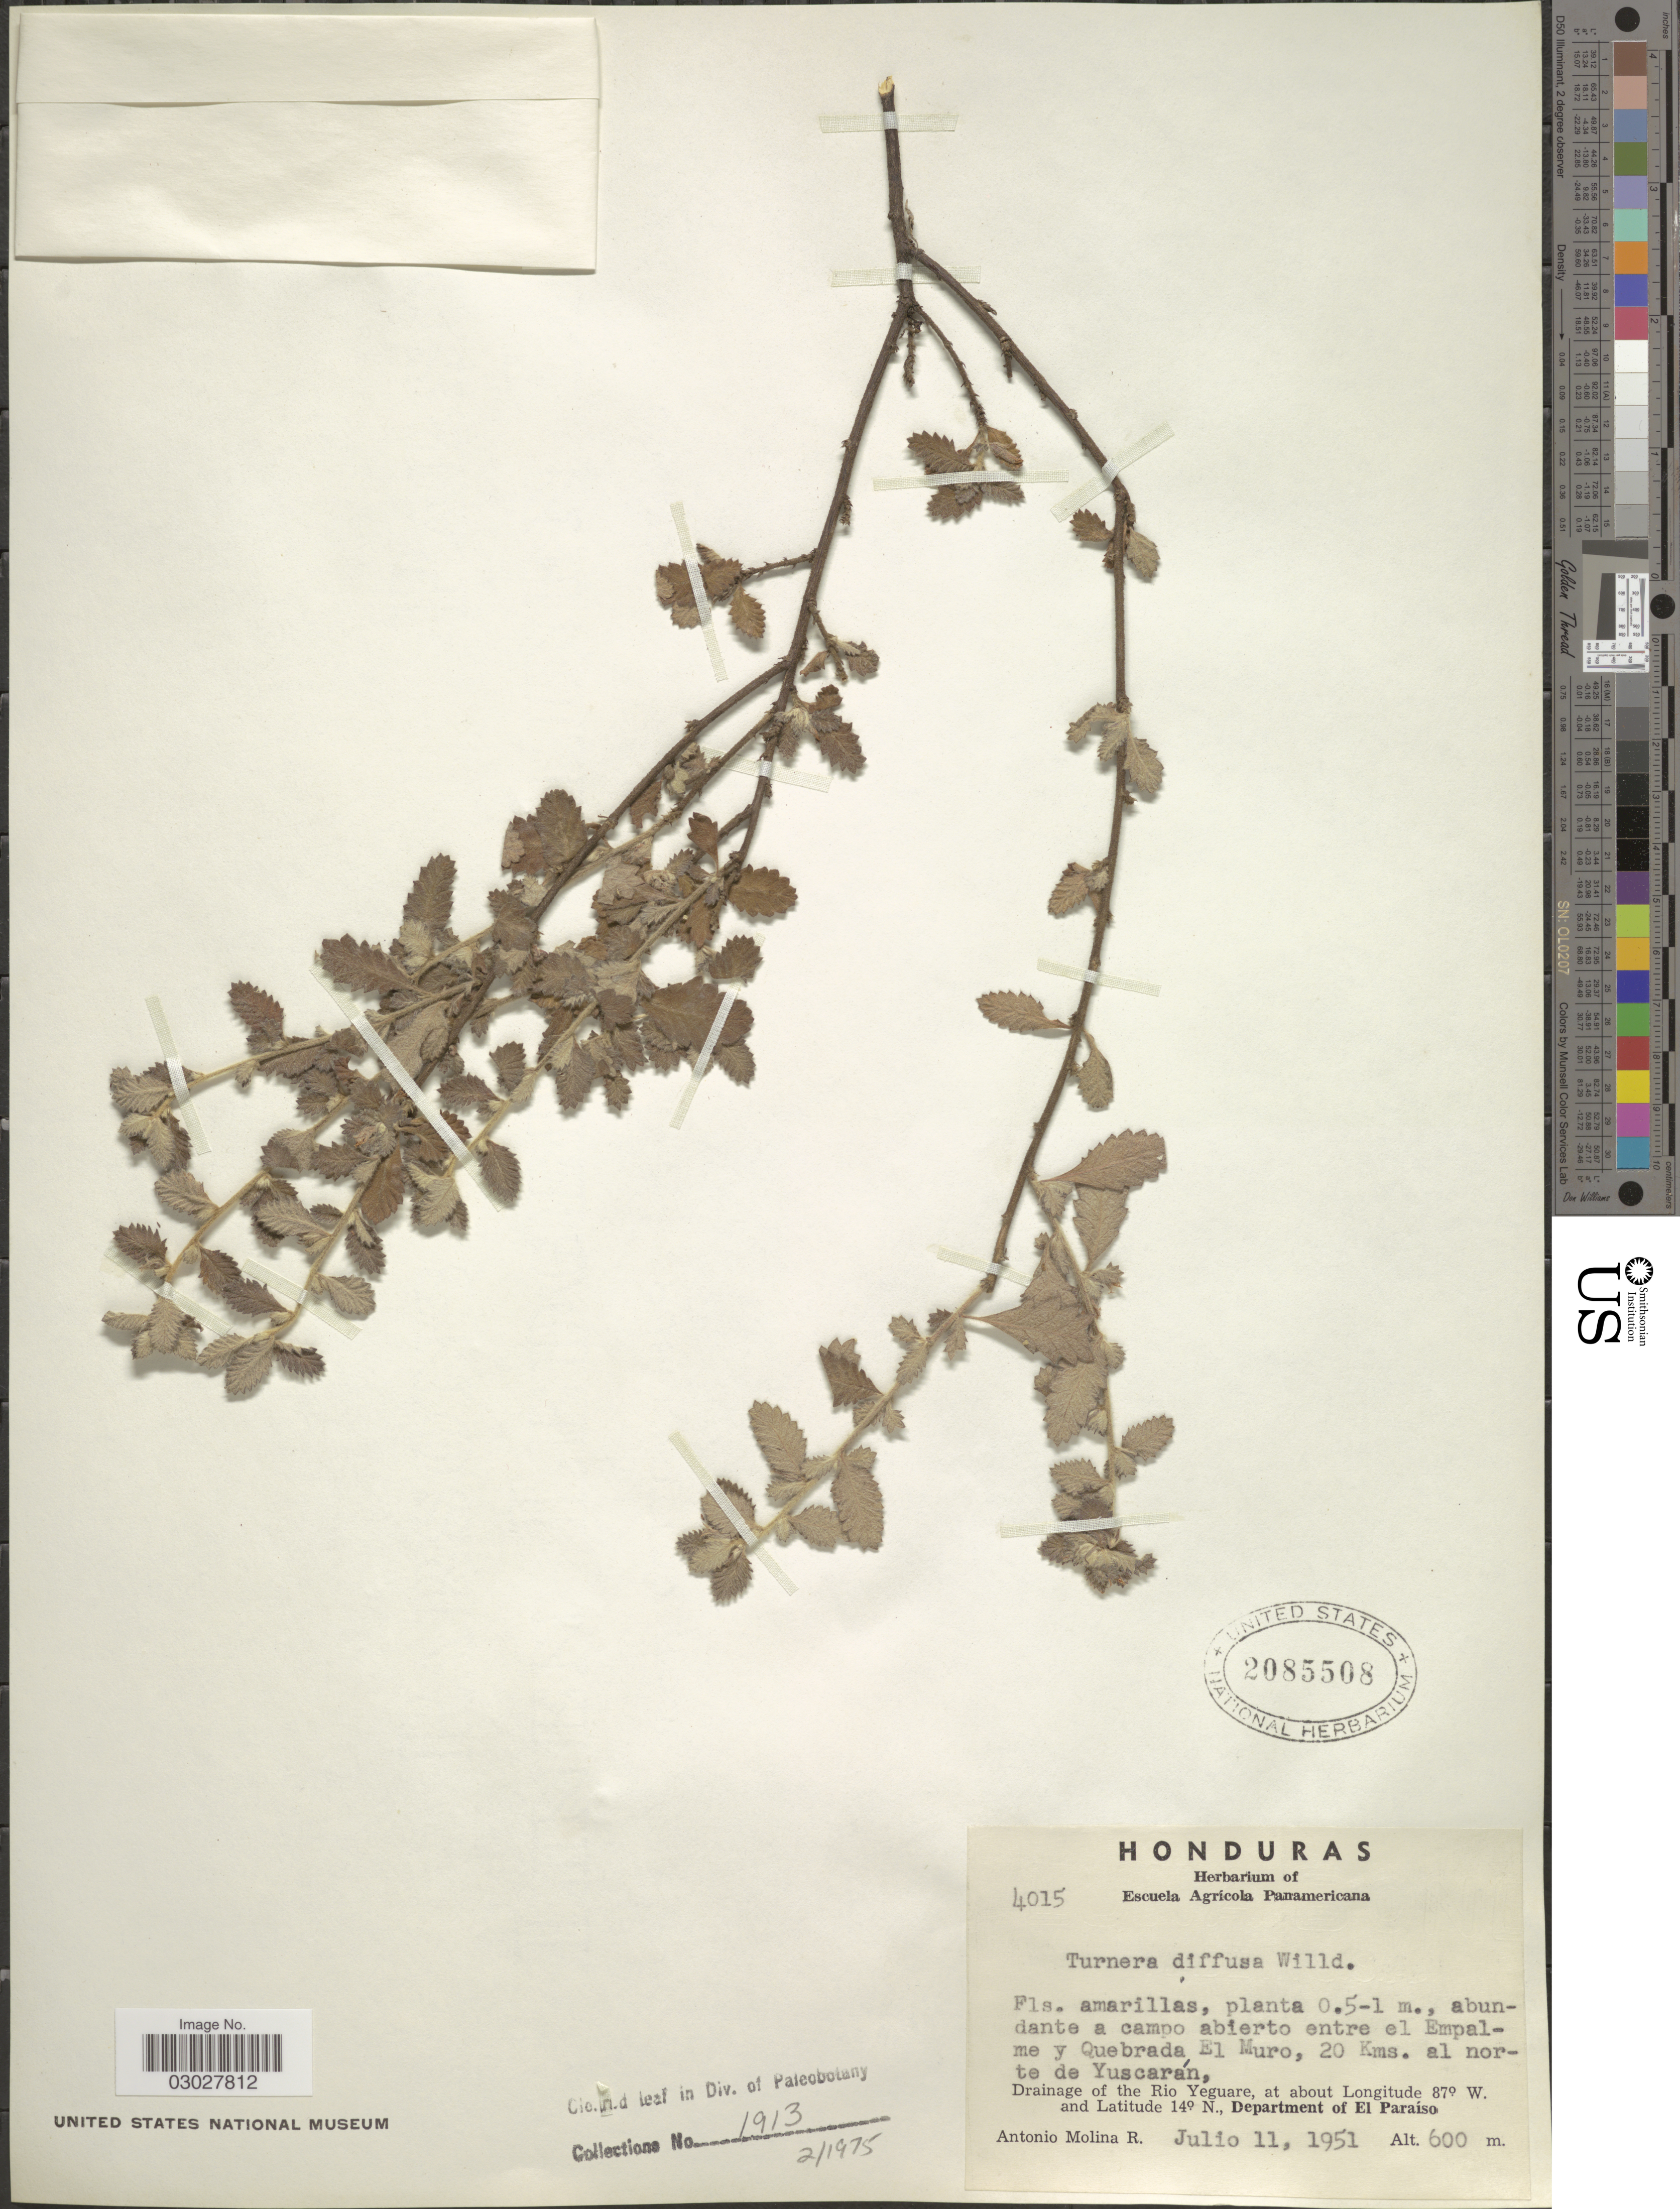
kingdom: Plantae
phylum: Tracheophyta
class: Magnoliopsida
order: Malpighiales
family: Turneraceae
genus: Turnera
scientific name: Turnera diffusa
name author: Willd. ex Schult.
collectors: A. Molina R.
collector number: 4015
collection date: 1951-07-11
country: Honduras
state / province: El Paraíso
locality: Abundante a campo abierto entre el Empalme y Quebrada El Muro, 20 Kms. al norte de Yuscarán. Drainage of the Rio Yeguare, Department of El Paraíso.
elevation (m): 600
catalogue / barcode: US 2085508